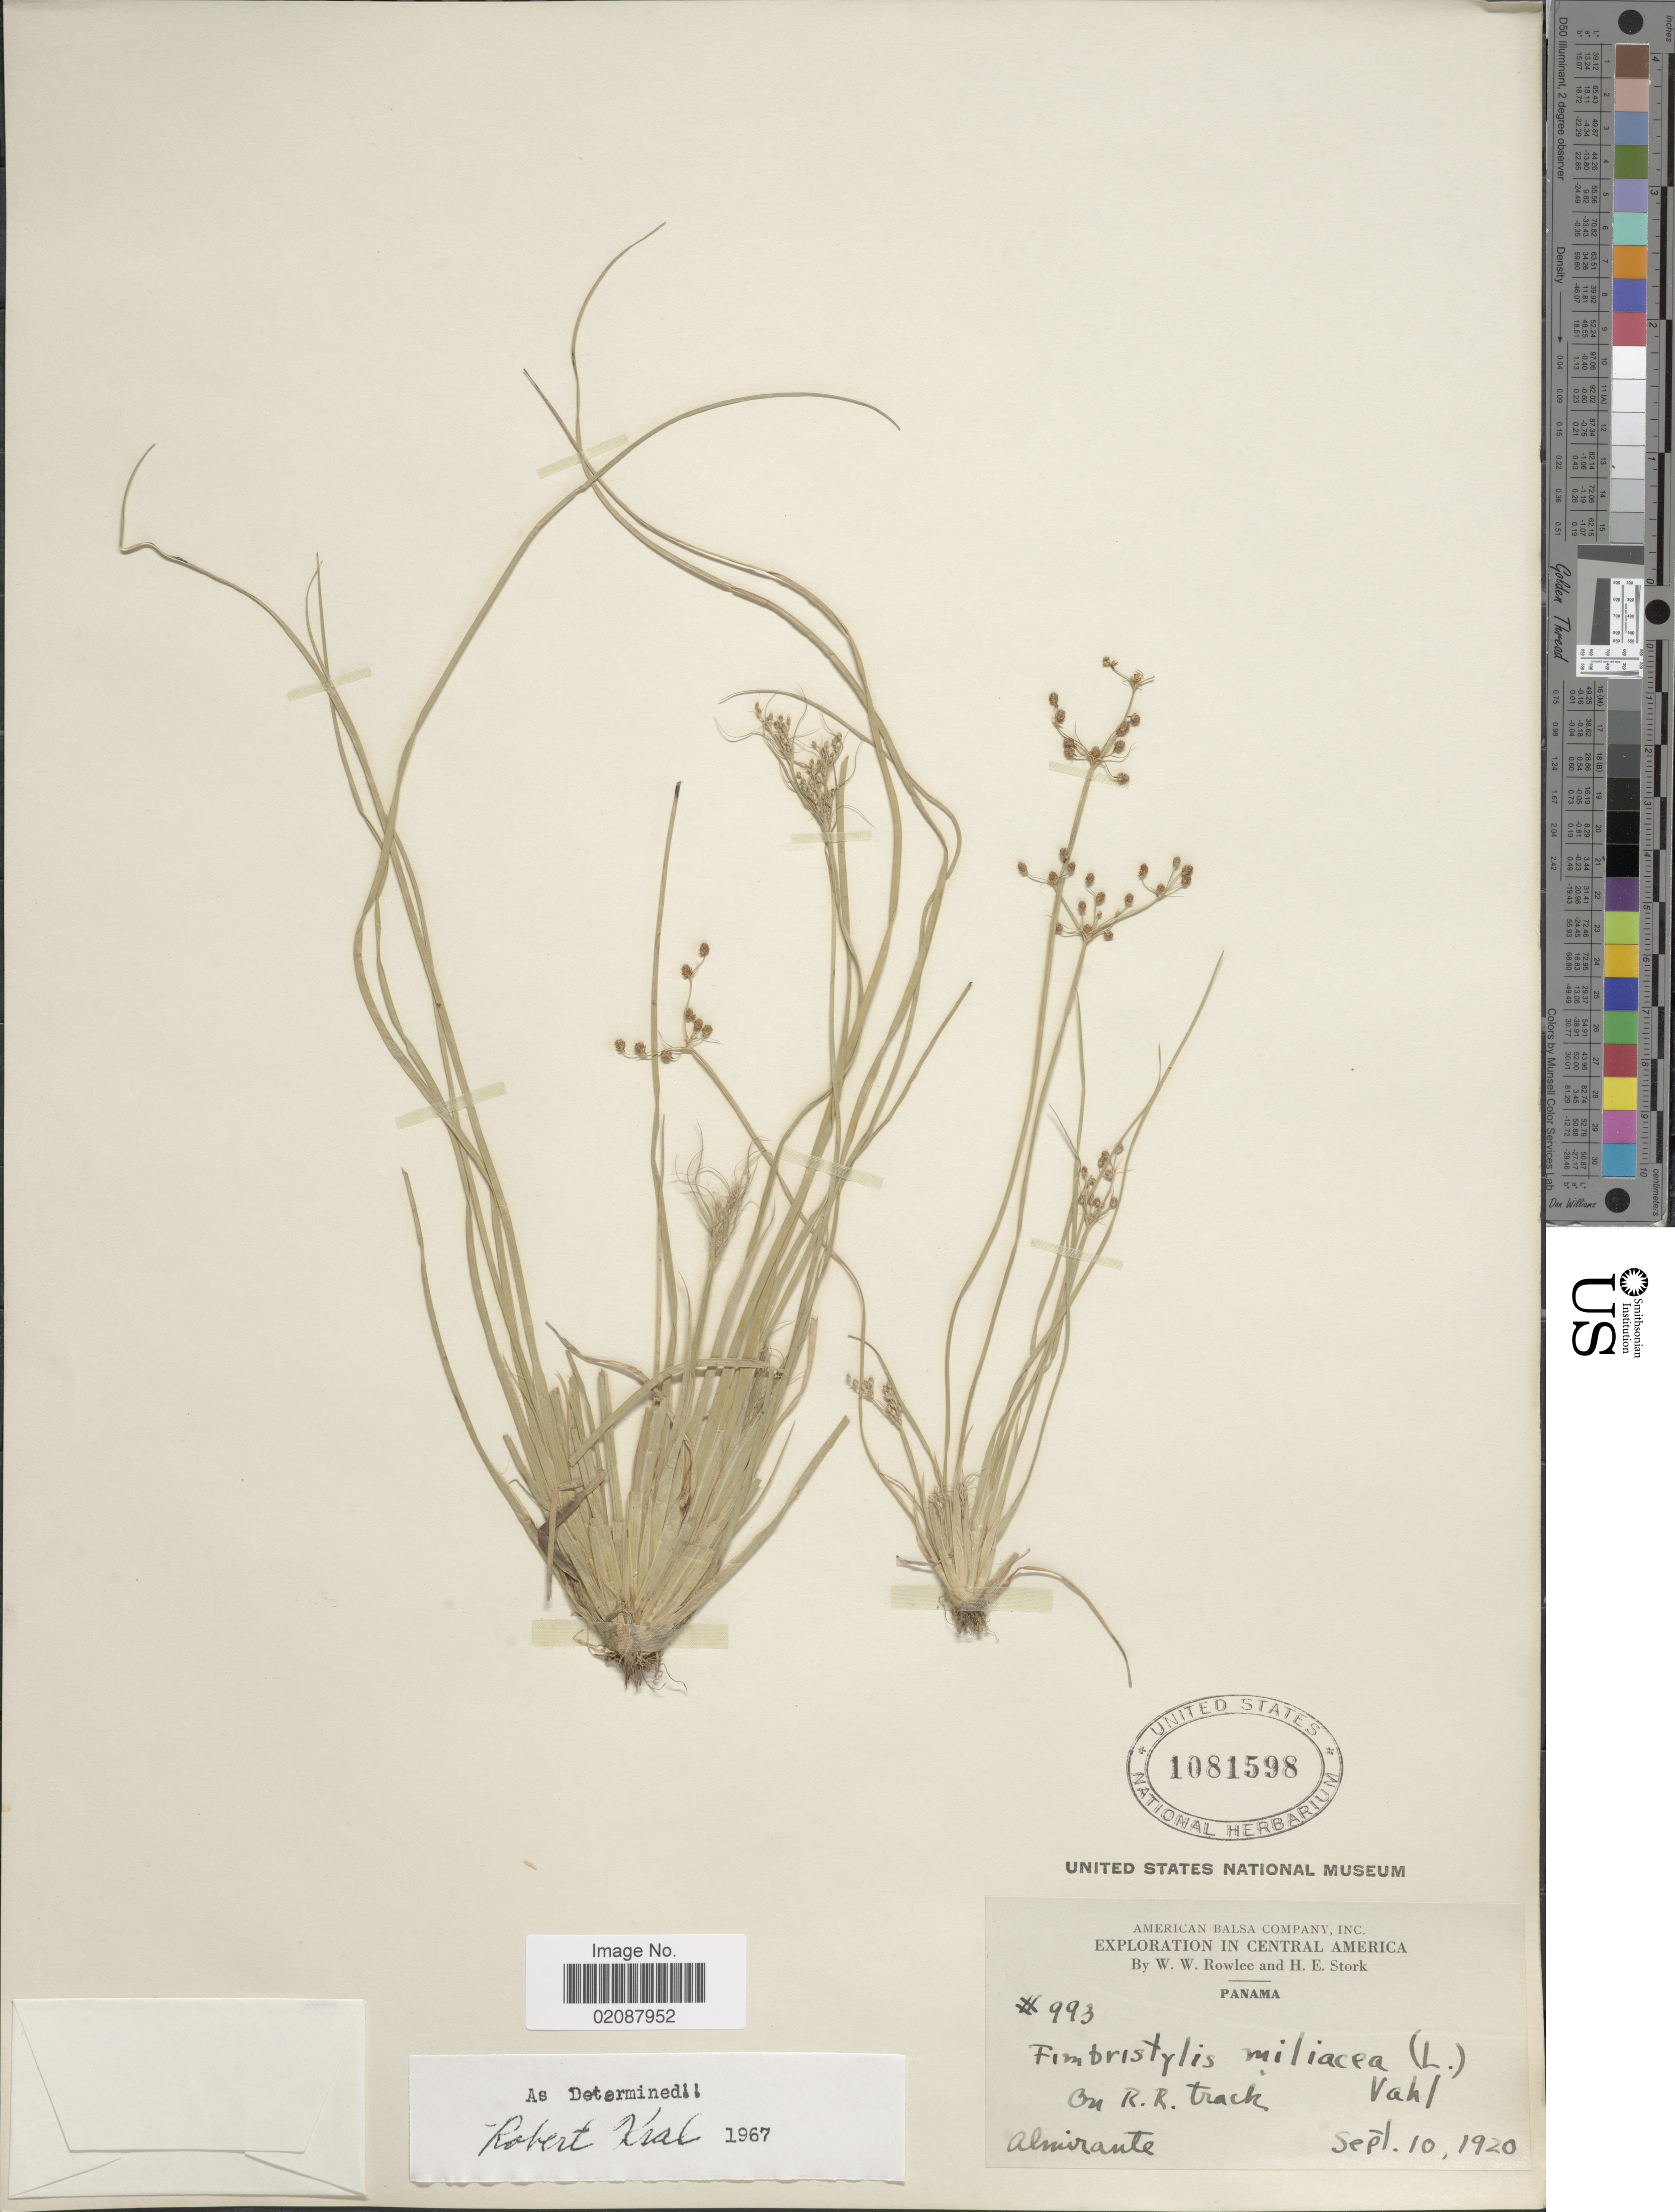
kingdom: Plantae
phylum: Tracheophyta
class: Liliopsida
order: Poales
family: Cyperaceae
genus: Fimbristylis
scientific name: Fimbristylis littoralis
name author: Gaudich.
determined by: Strong, M. T., (US), Smithsonian Institution - National Museum of Natural History (UNITED STATES)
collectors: W. W. Rowlee & H. E. Stork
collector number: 993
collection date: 1920-09-10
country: Panama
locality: On R.R. track, Almirante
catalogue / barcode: US 1081598